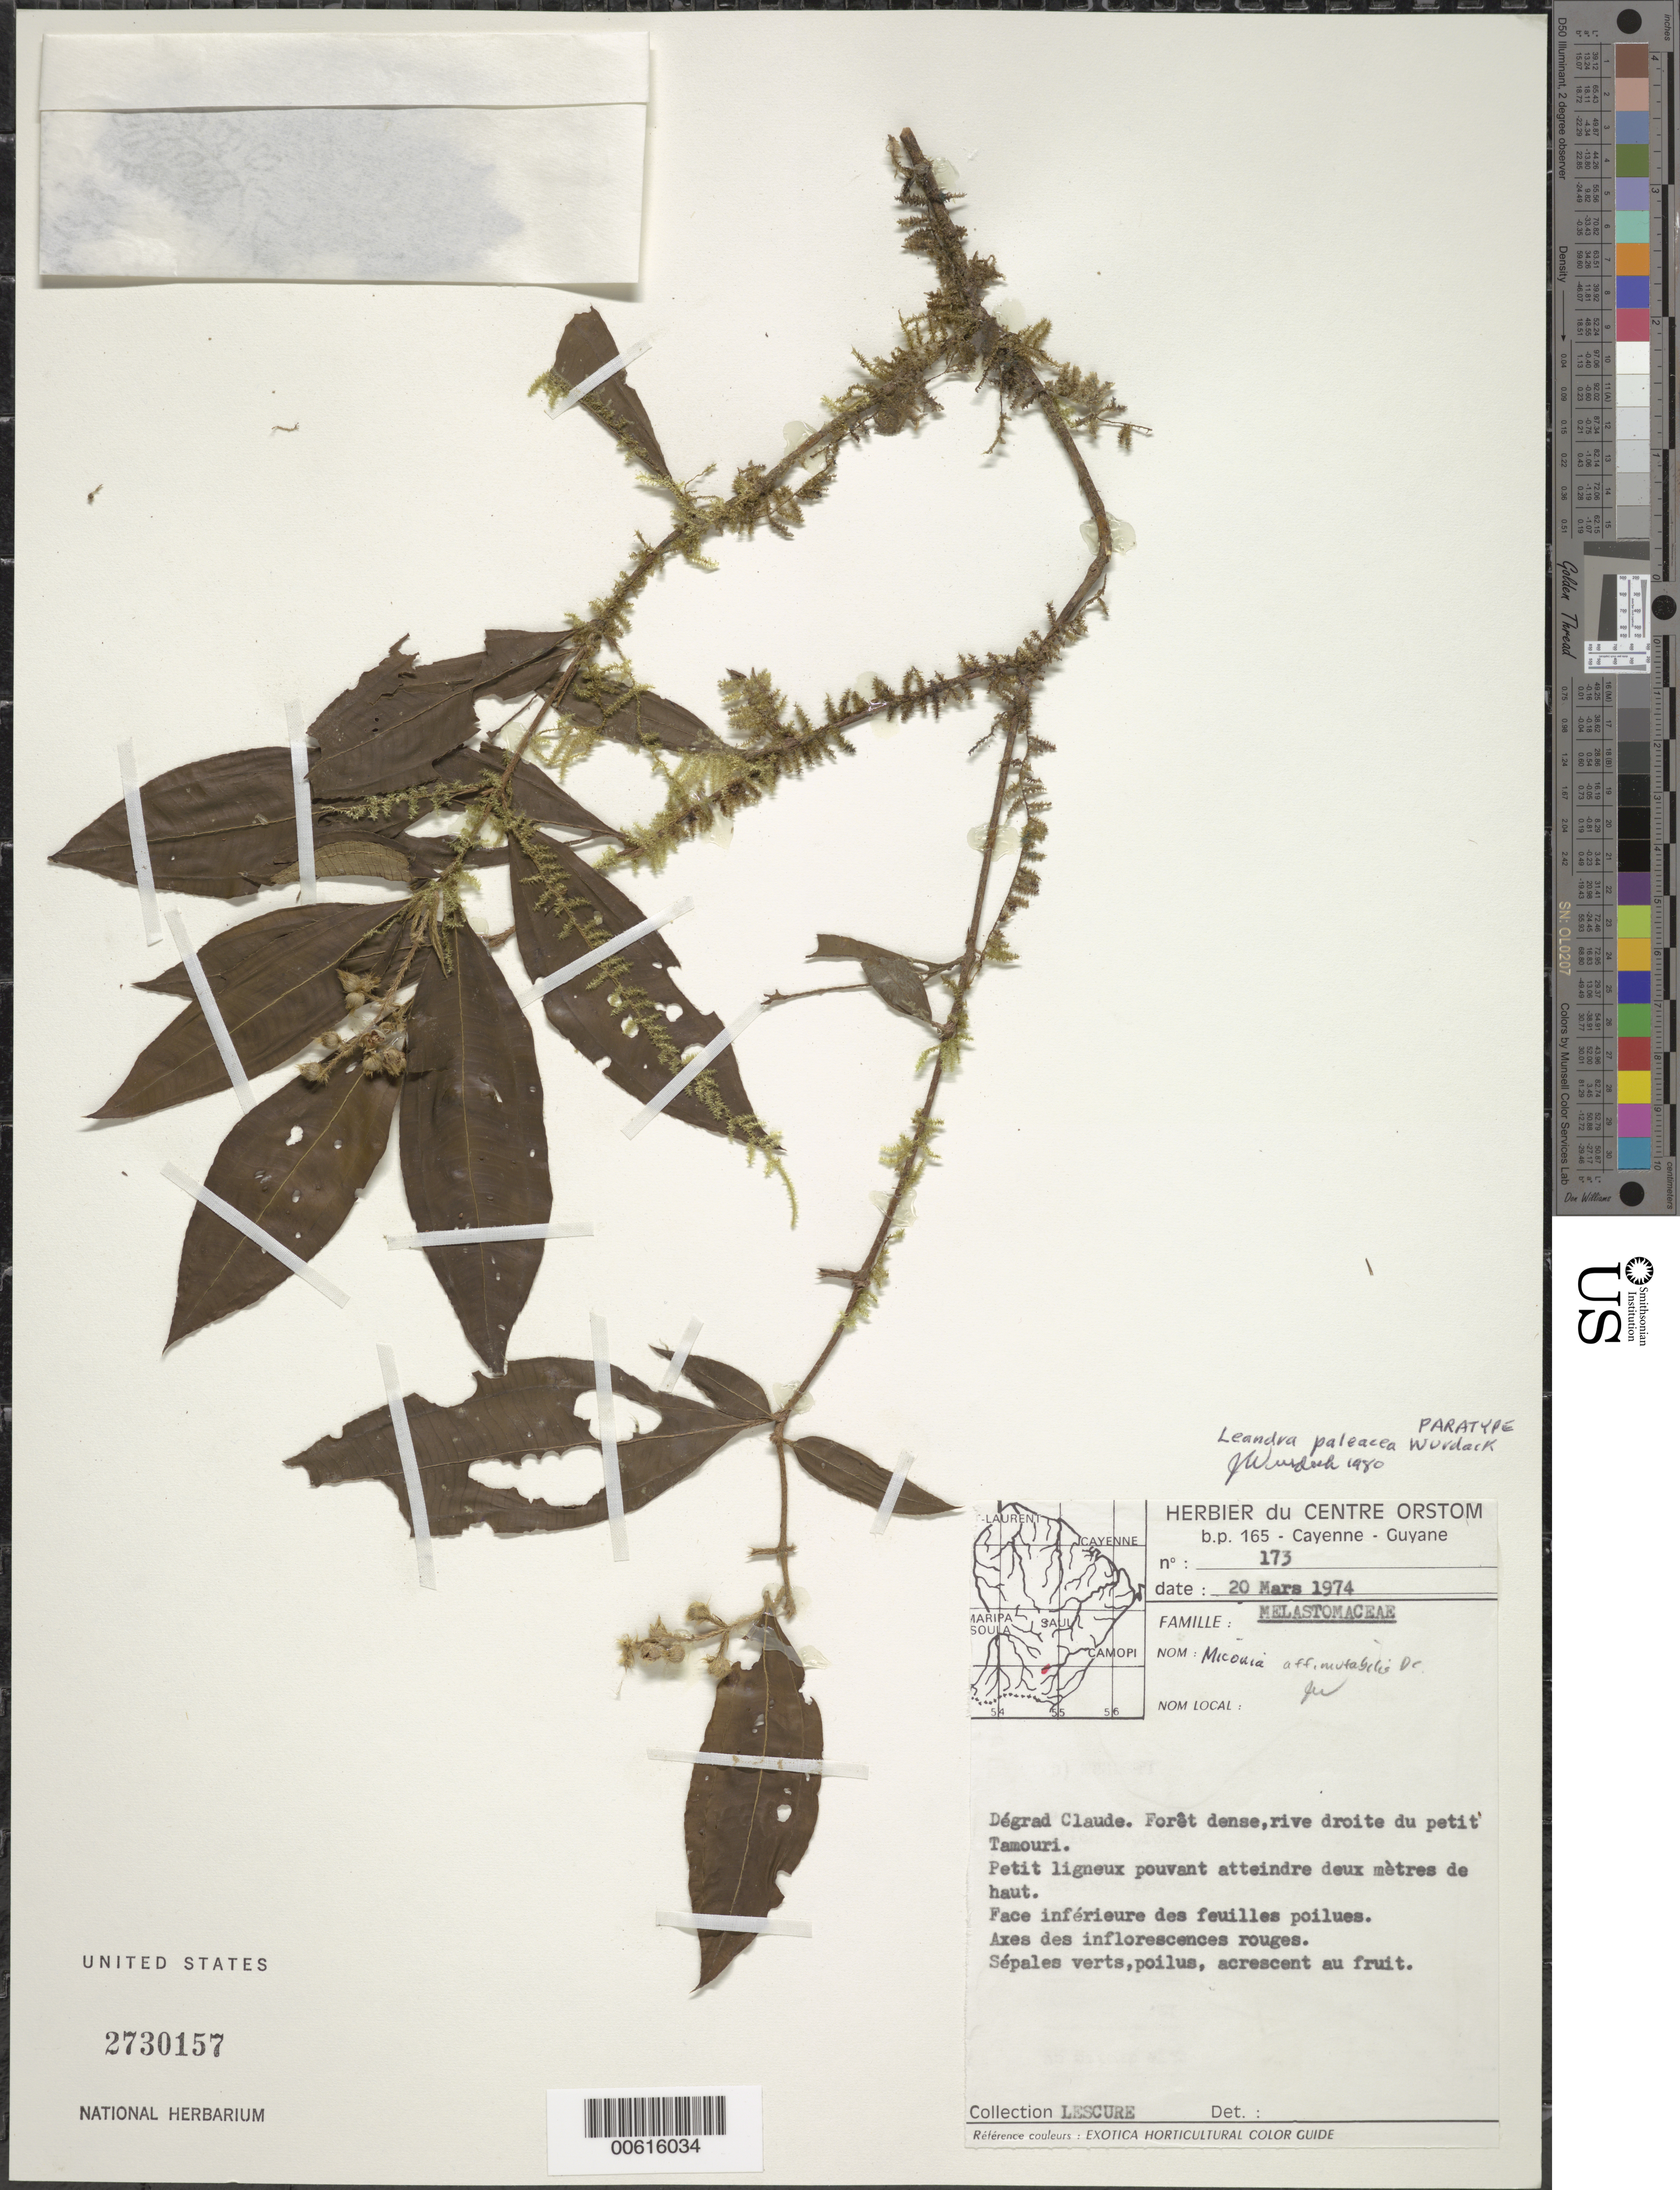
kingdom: Plantae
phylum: Tracheophyta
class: Magnoliopsida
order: Myrtales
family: Melastomataceae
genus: Leandra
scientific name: Leandra paleacea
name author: Wurdack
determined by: Wurdack, John J., (US), US (UNITED STATES)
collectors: J.-P. Lescure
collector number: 173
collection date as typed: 20-Mar-74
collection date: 1974-03-20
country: French Guiana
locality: Dégrad Claude, rive droite du Petit Tamouri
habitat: Foret dense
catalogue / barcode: US 2730157